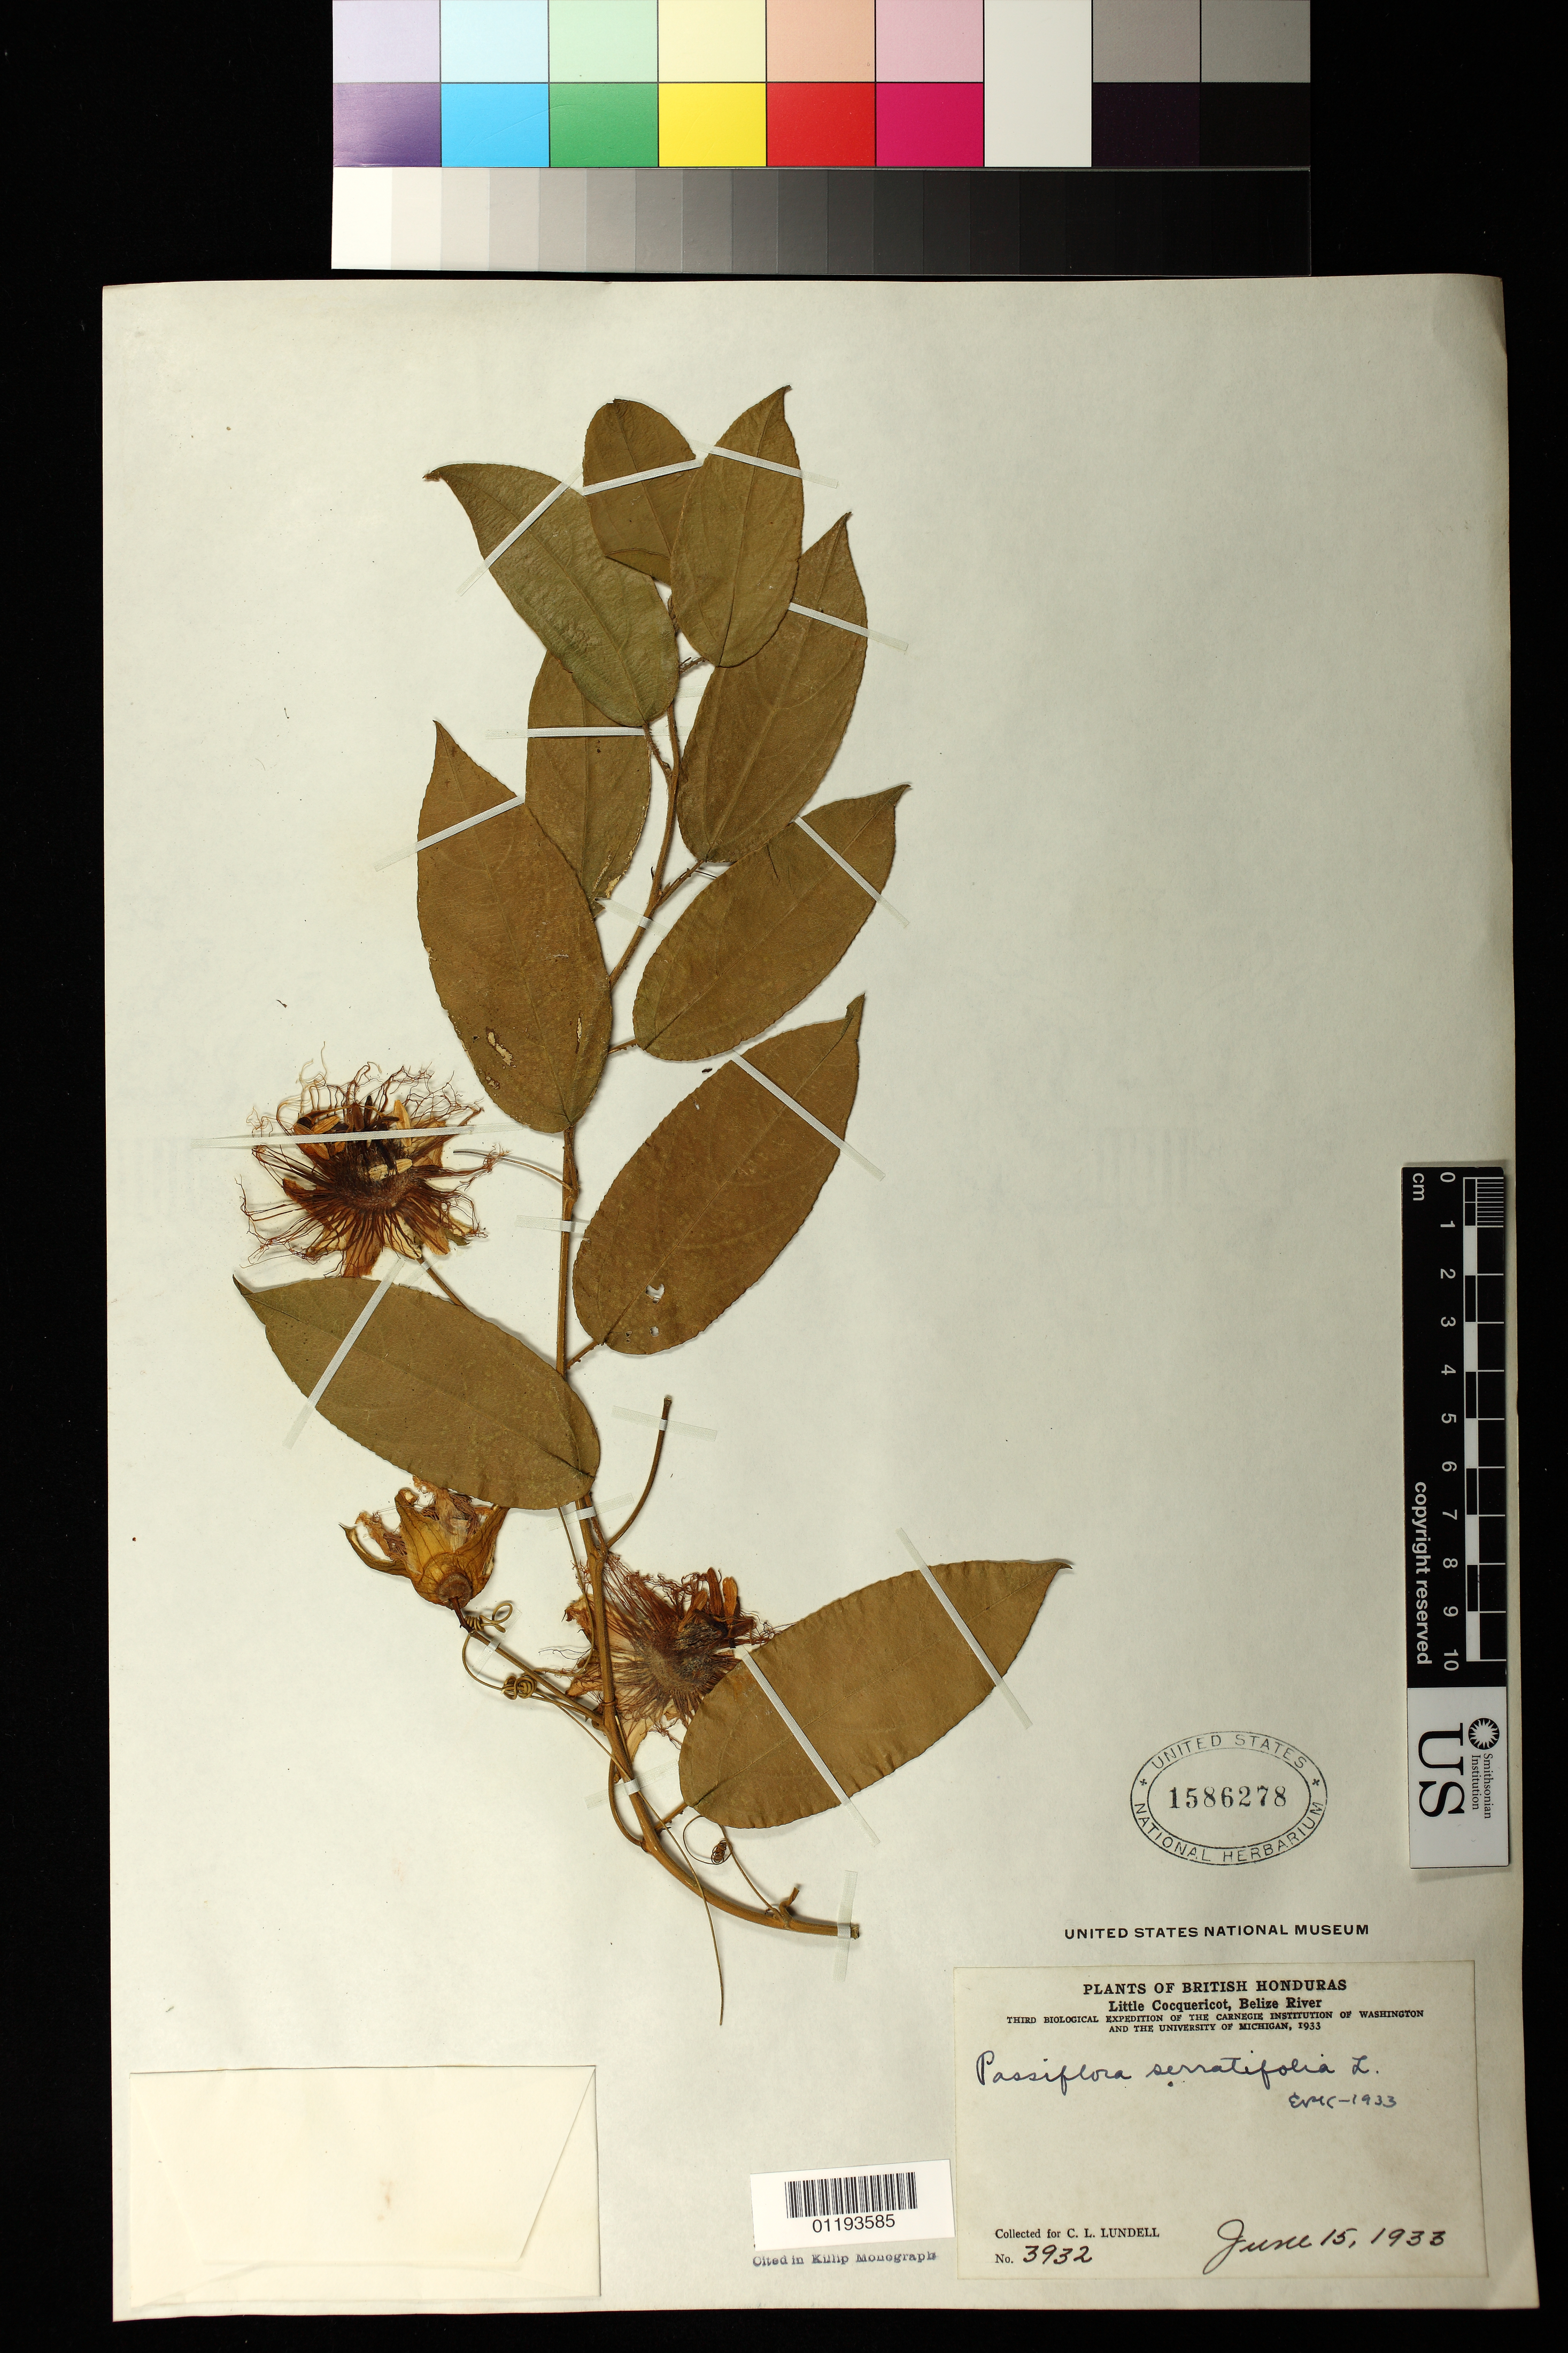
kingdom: Plantae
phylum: Tracheophyta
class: Magnoliopsida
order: Malpighiales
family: Passifloraceae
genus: Passiflora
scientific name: Passiflora serratifolia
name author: L.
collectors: C. L. Lundell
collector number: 3932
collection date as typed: Jun 15 1933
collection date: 1933-06-15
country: Belize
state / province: Cayo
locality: Little Cocquericot, Belize River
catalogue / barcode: US 1586278